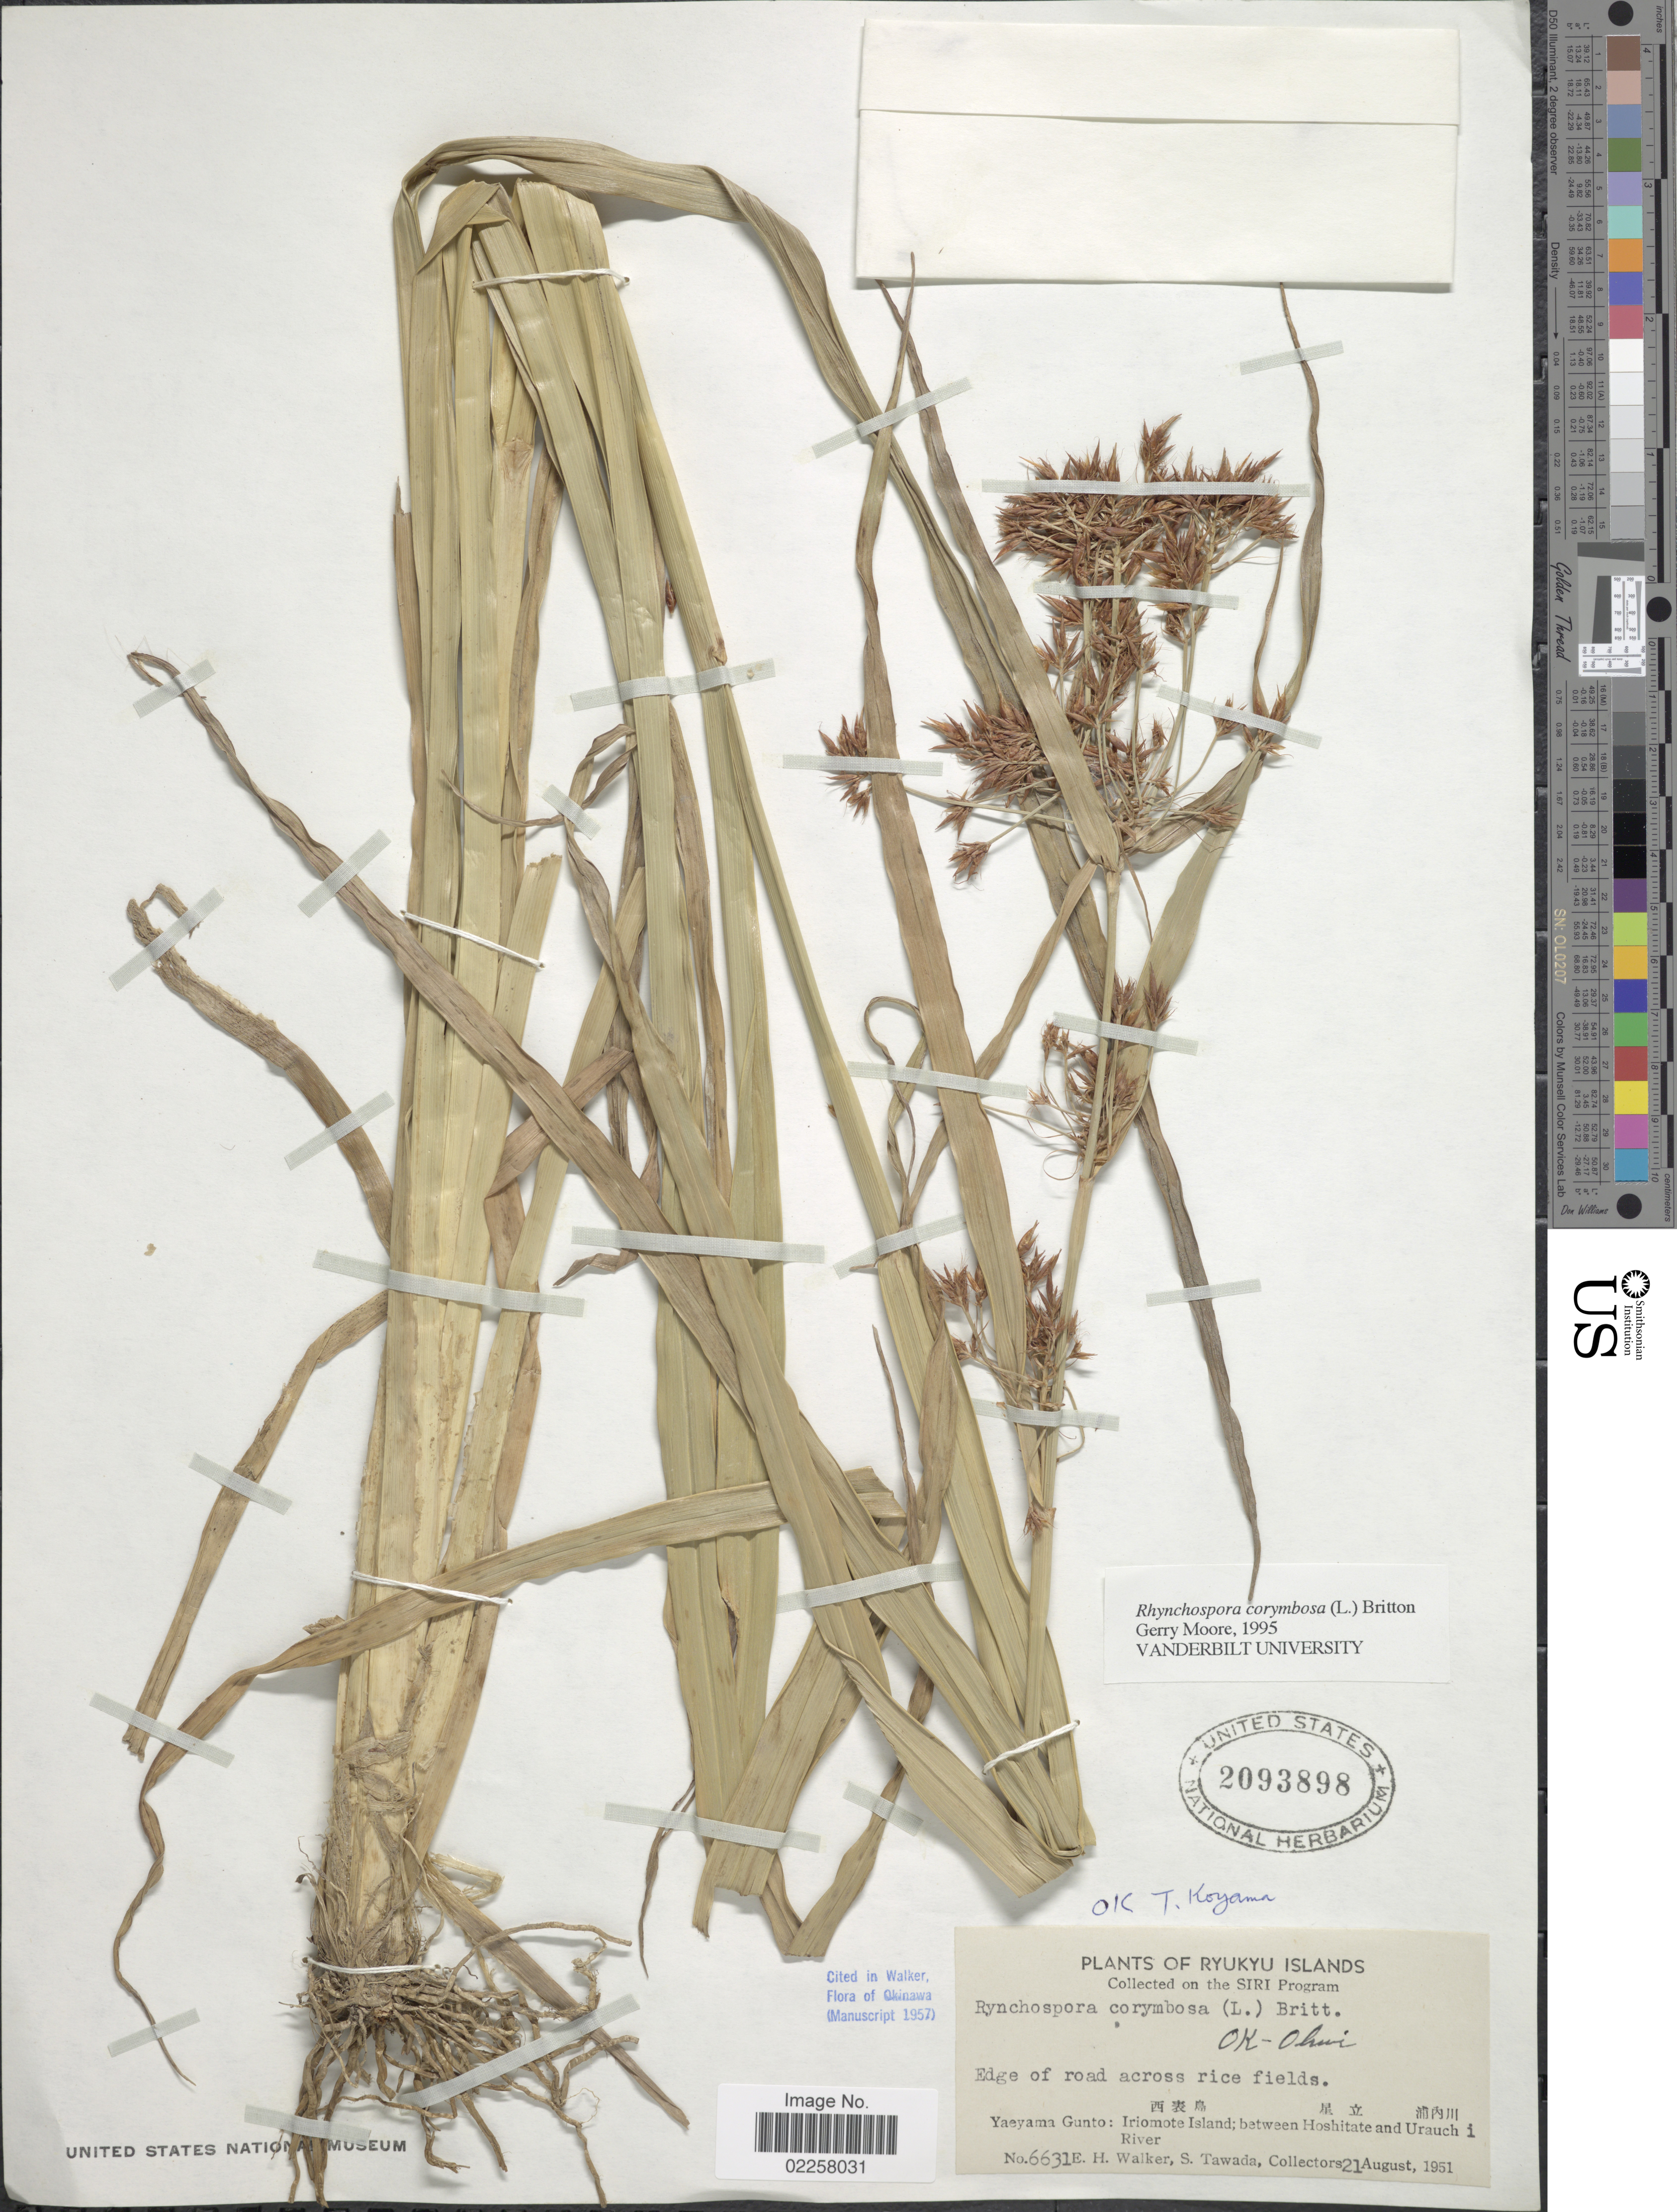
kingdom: Plantae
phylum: Tracheophyta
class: Liliopsida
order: Poales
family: Cyperaceae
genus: Rhynchospora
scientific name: Rhynchospora corymbosa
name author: (L.) Britton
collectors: E. H. Walker & S. Tawada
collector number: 6631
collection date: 1951-08-21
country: Japan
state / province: Okinawa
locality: Ryukyu Islands. Edge of road across rice fields. Yaeyama Gunto: Iriomote Island; between Hoshitate and Urauchi River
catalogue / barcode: US 2093898